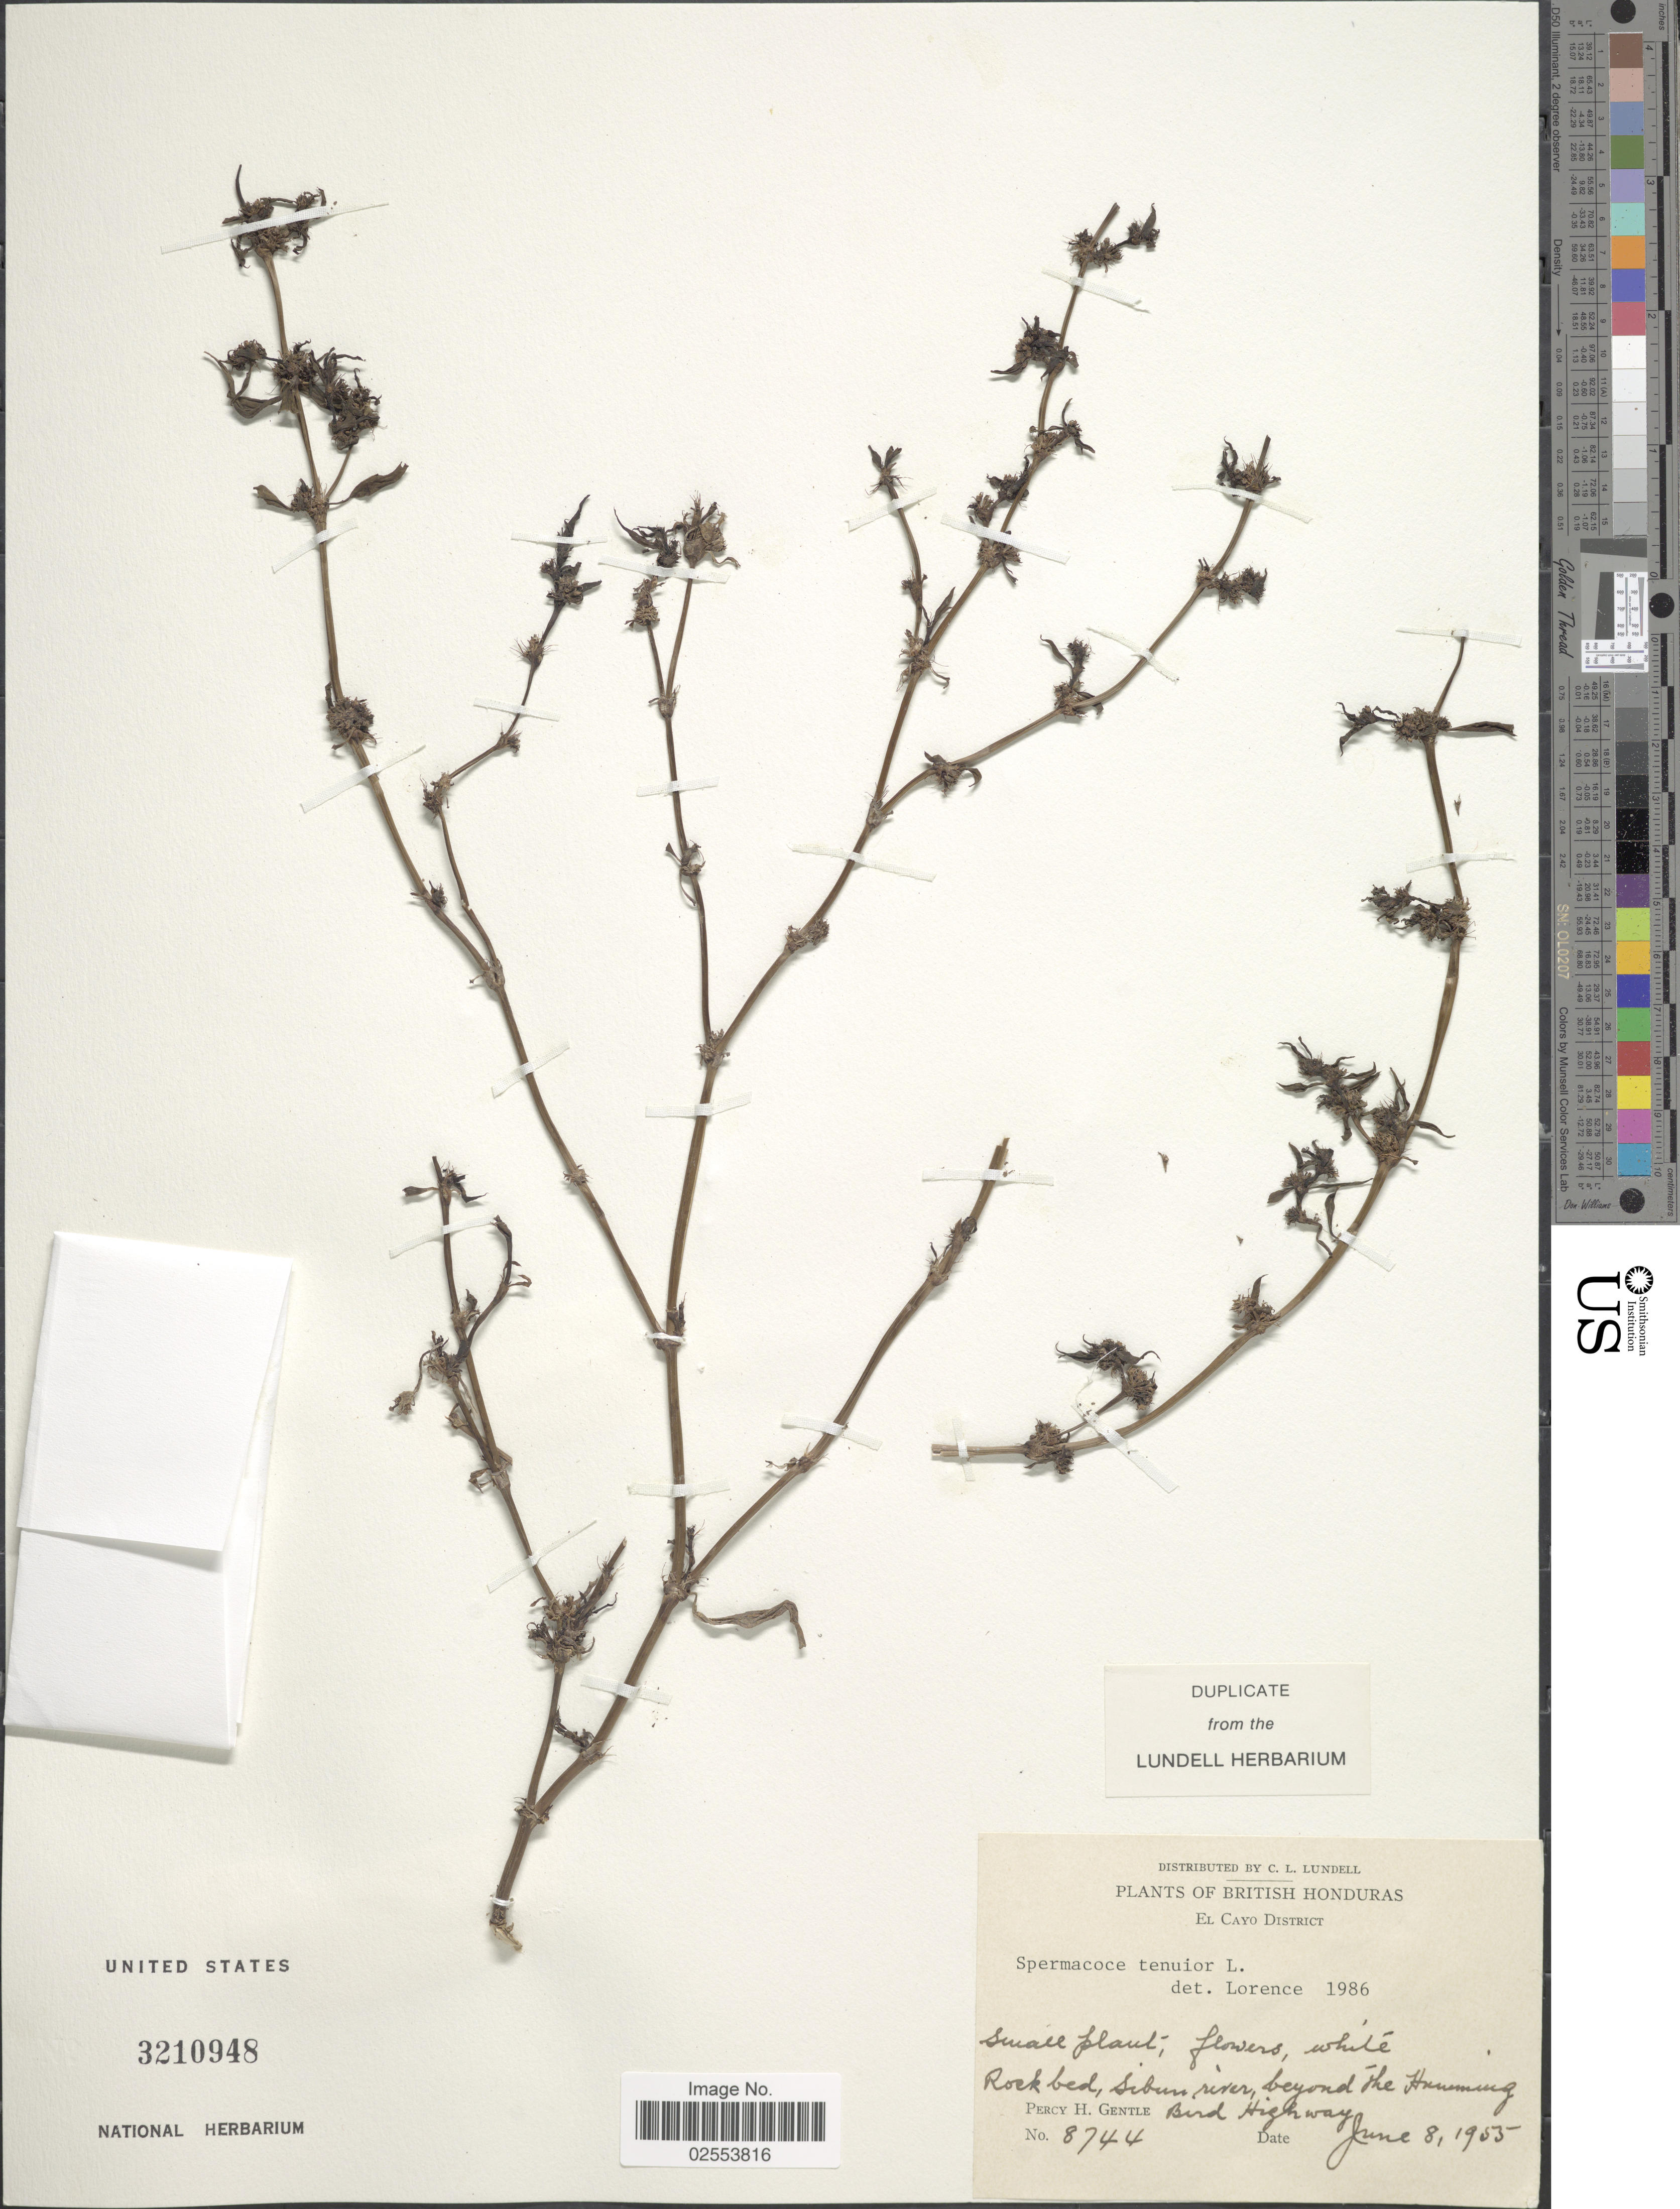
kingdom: Plantae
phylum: Tracheophyta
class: Magnoliopsida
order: Gentianales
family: Rubiaceae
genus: Spermacoce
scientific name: Spermacoce tenuior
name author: L.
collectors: P. H. Gentle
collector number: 8744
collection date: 1955-06-08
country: Belize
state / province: Cayo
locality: British Honduras, El Cayo District, Rock bed, Sibun river beyond the Humming Bird Highway.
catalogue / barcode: US 3210948